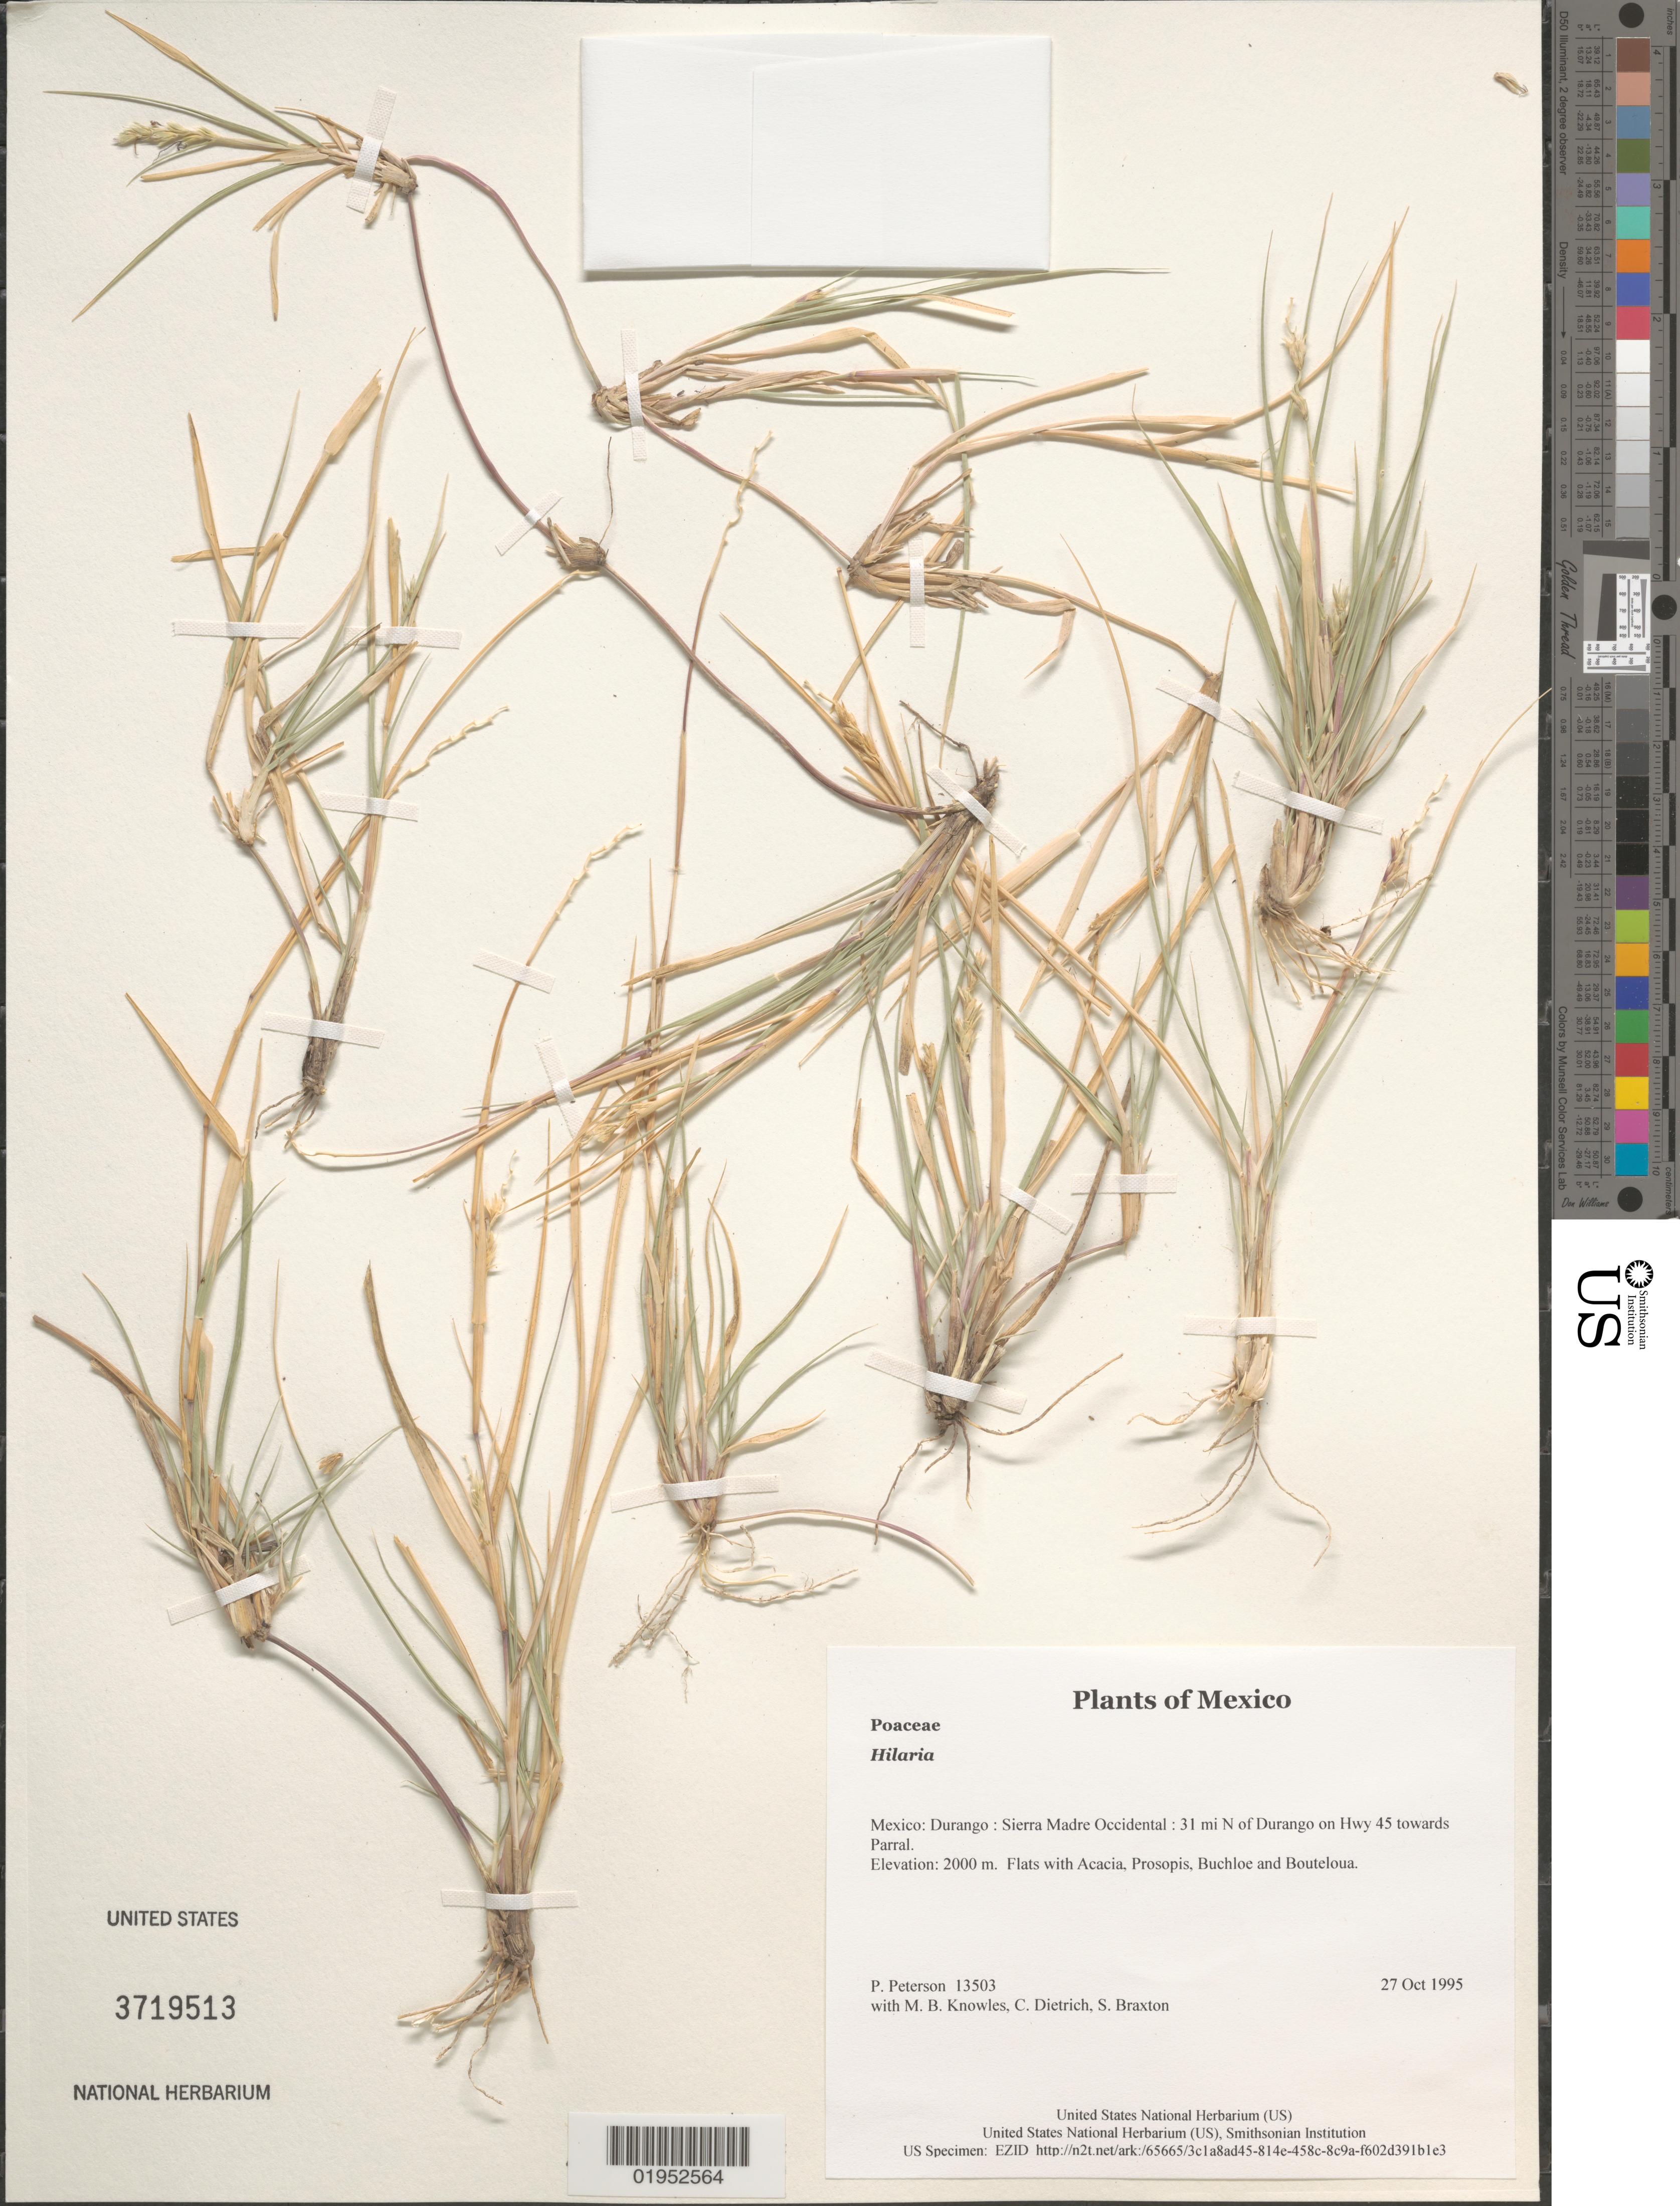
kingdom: Plantae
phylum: Tracheophyta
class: Liliopsida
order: Poales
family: Poaceae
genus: Hilaria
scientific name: Hilaria sp.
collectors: P. M. Peterson, M. B. Knowles, C. Dietrich & S. Braxton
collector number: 13503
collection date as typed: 27 Oct 1995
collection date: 1995-10-27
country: Mexico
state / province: Durango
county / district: Sierra Madre Occidental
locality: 31 mi N of Durango on Hwy 45 towards Parral.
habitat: Flats with Acacia, Prosopis, Buchloe and Bouteloua.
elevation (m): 2000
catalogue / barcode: US 3719513